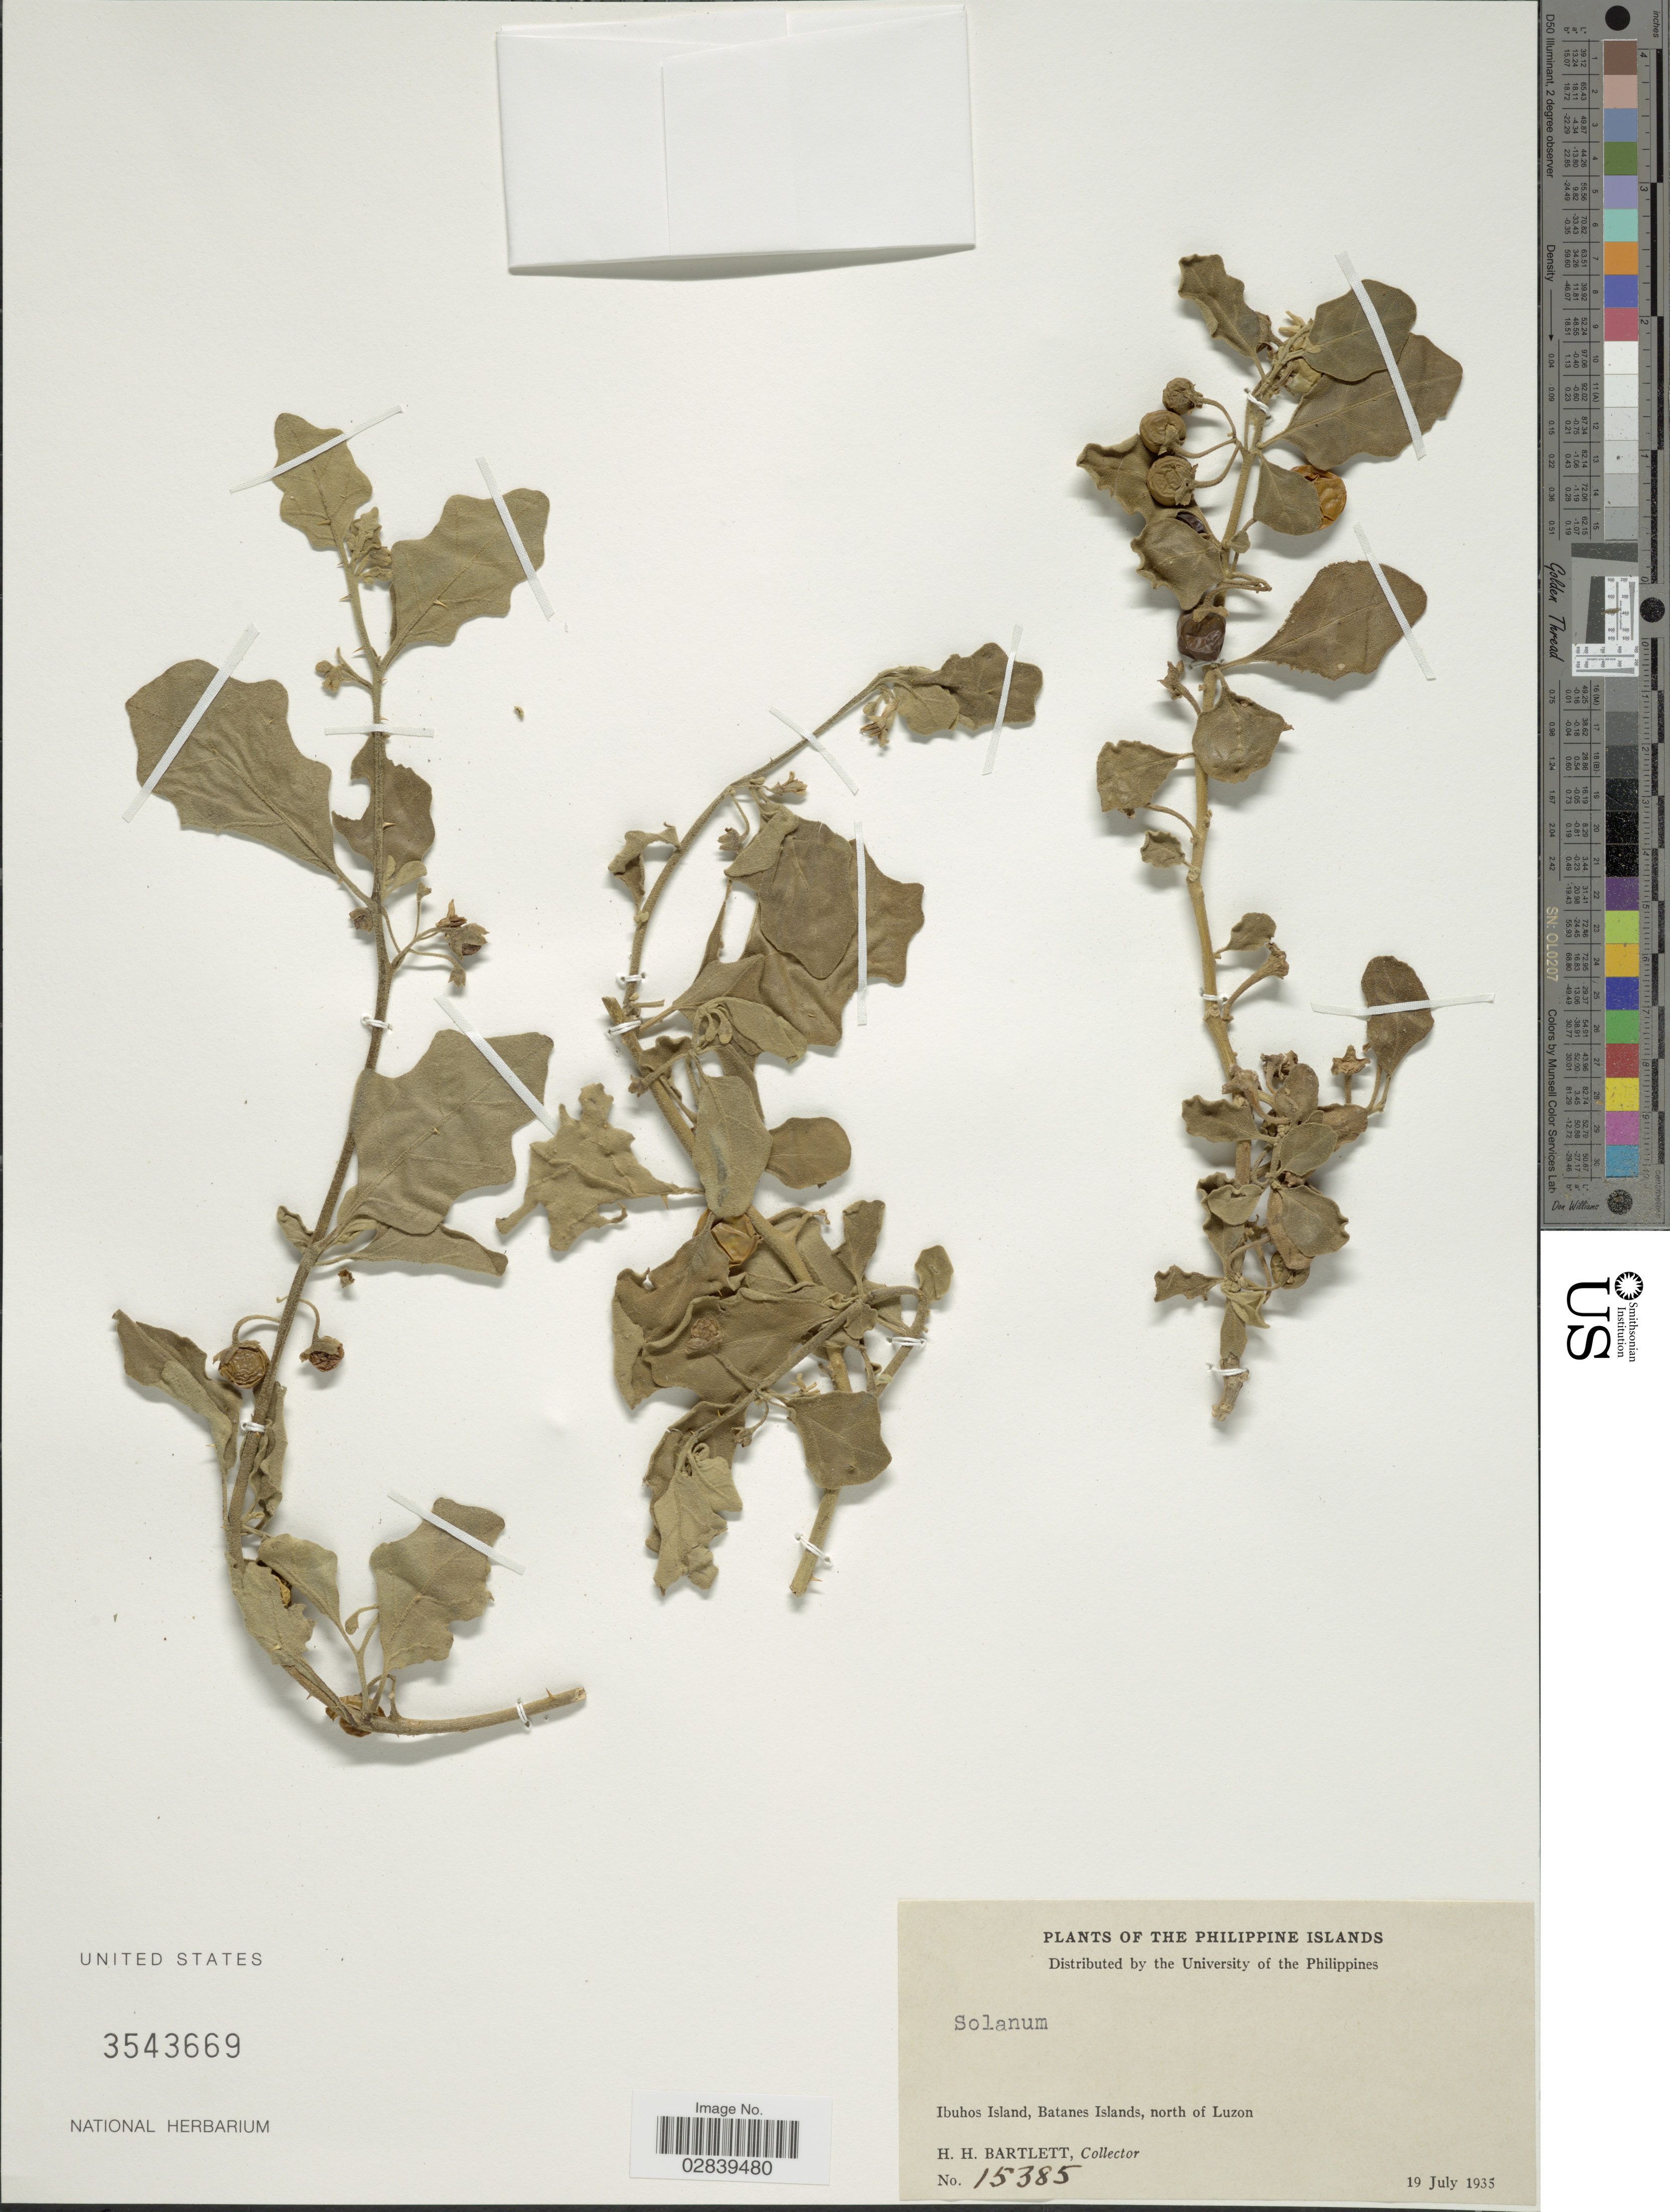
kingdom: Plantae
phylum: Tracheophyta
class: Magnoliopsida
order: Solanales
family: Solanaceae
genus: Solanum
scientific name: Solanum sp.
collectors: H. H. Bartlett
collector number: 15385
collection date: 1935-07-19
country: Philippines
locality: Ibuhos Island, Batanes Islands, north of Luzon.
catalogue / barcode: US 3543669